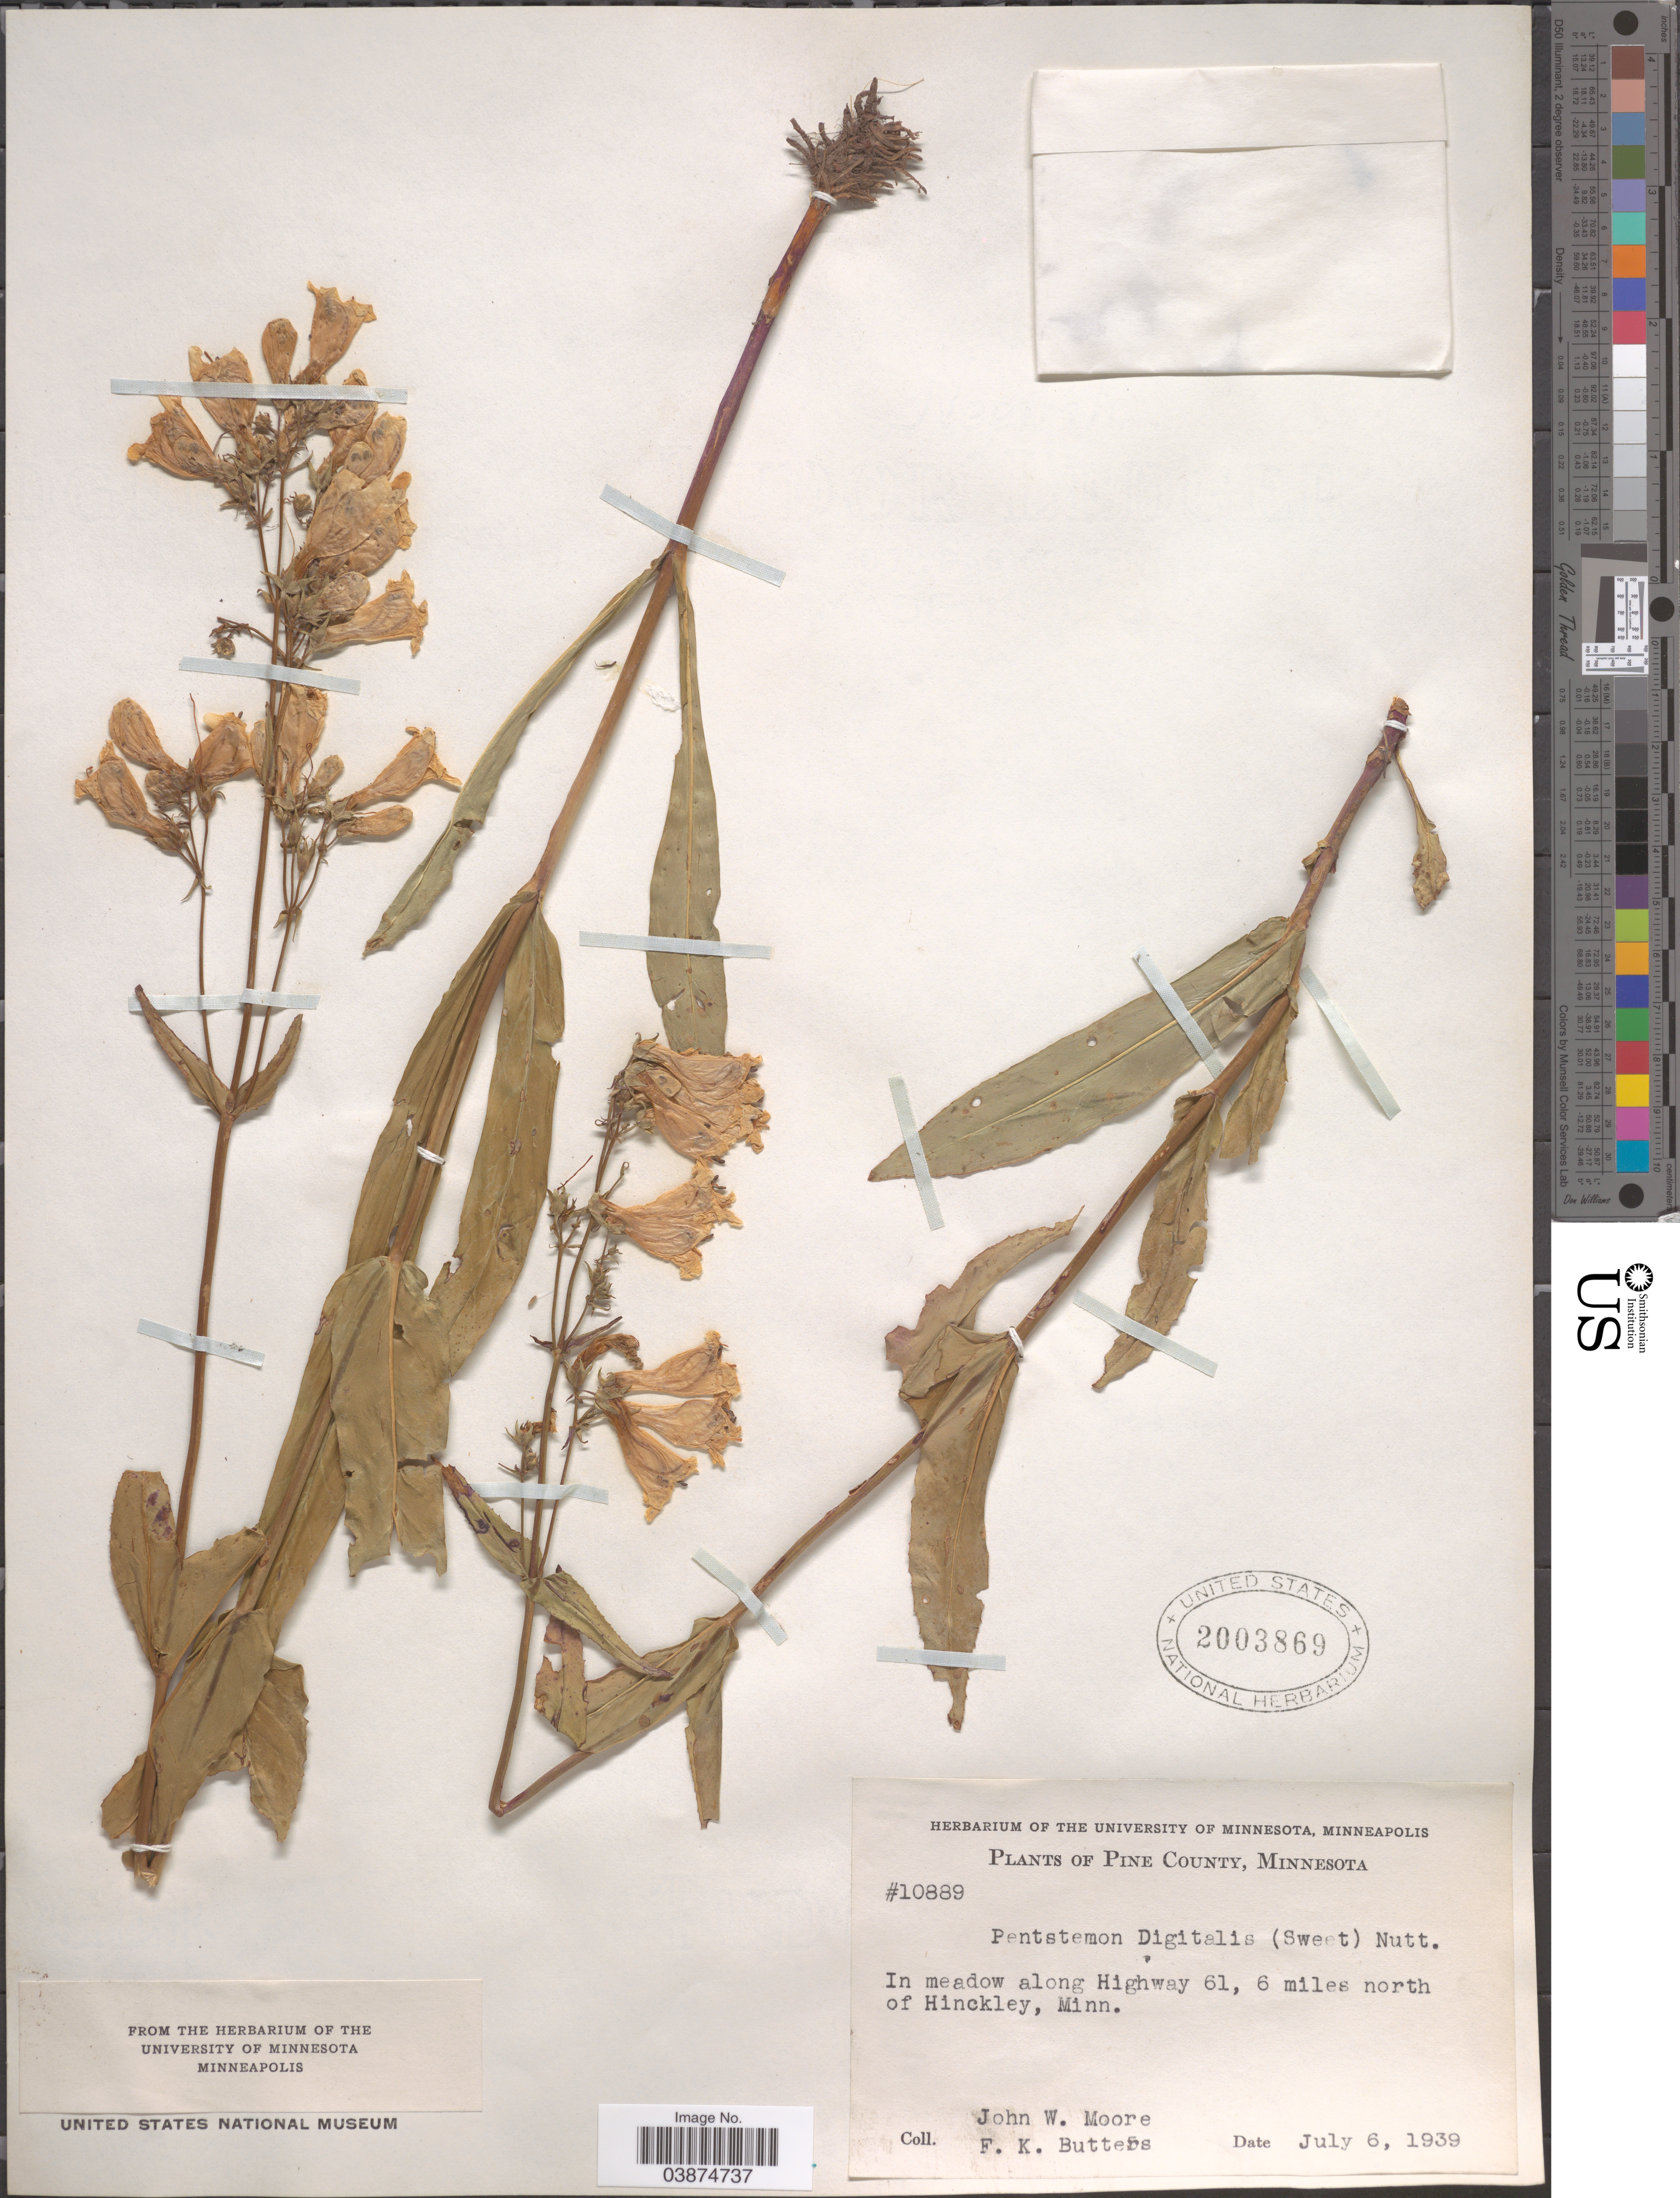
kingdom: Plantae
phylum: Tracheophyta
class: Magnoliopsida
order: Lamiales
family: Plantaginaceae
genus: Penstemon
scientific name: Penstemon digitalis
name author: Nutt. ex Sims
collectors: J. Moore & F. K. Butters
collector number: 10889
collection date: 1939-07-06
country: United States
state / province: Minnesota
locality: Pine County. In meadow along Highway 61, 6 miles north of Hinckley.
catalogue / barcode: US 2003869